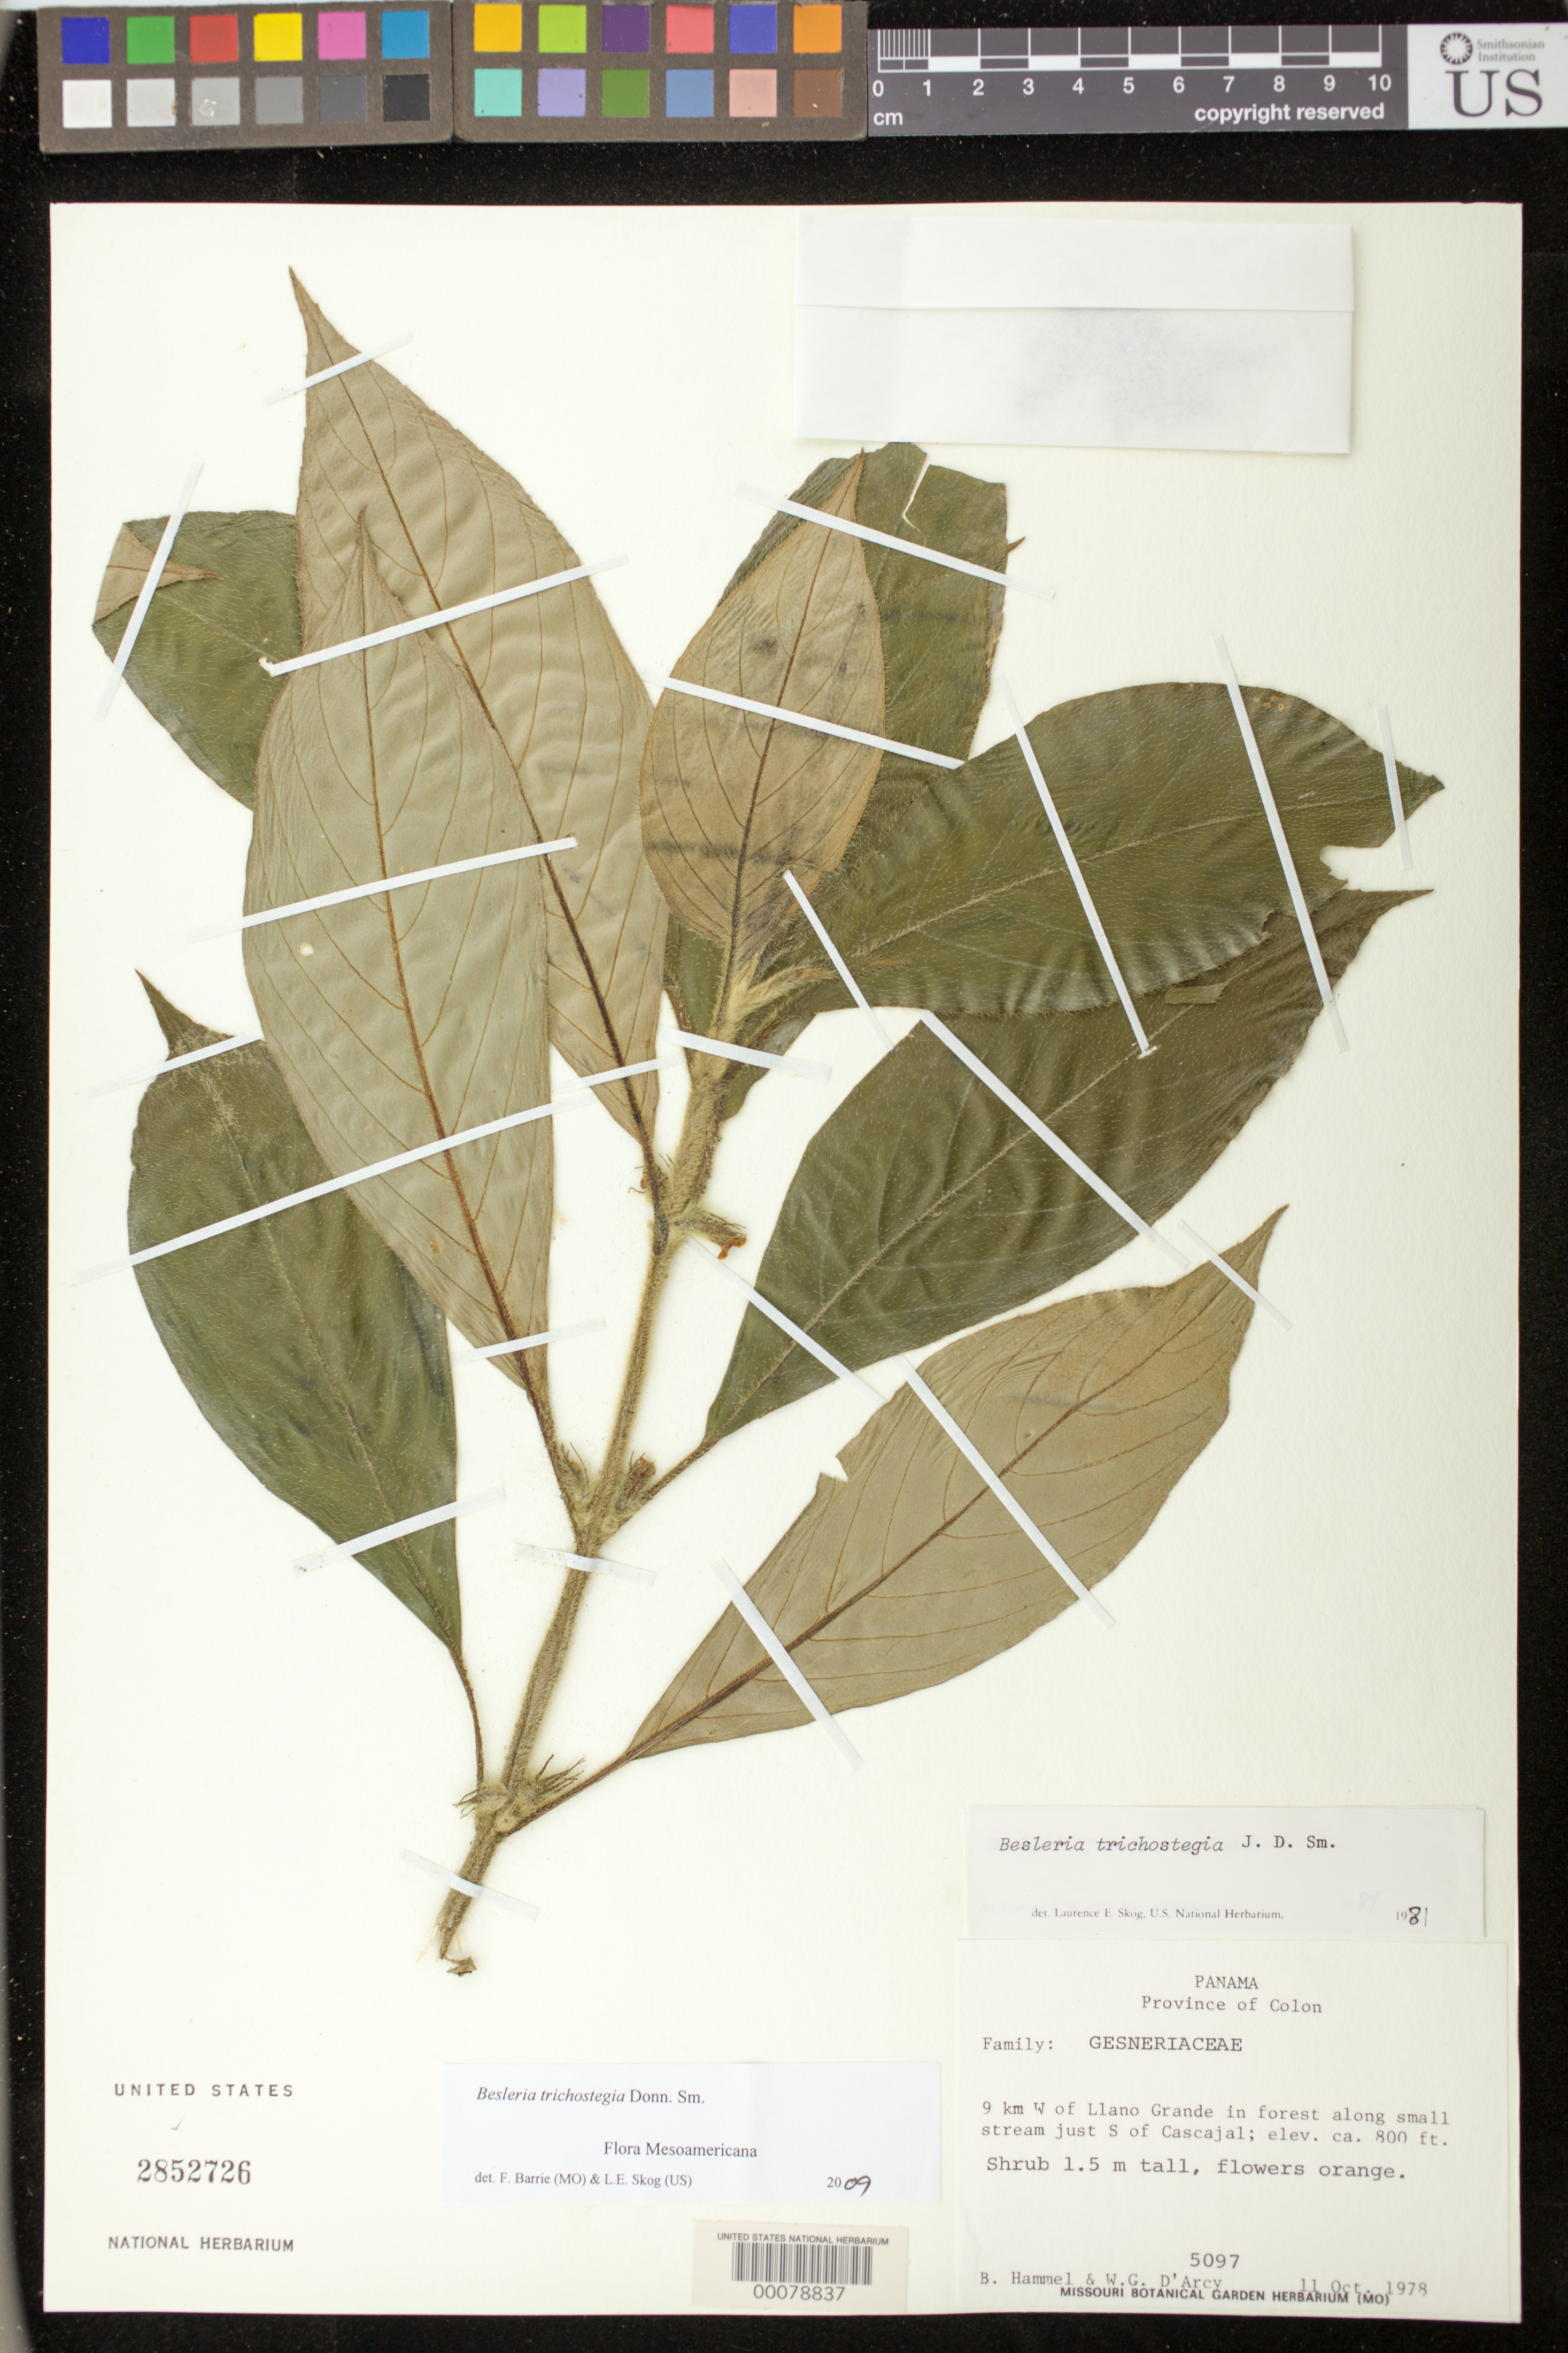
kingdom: Plantae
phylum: Tracheophyta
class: Magnoliopsida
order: Lamiales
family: Gesneriaceae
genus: Besleria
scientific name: Besleria trichostegia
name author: Donn. Sm.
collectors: B. Hammel & W. G. D'Arcy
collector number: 5097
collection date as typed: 11 Oct 1978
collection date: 1978-10-11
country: Panama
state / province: Colón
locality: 9 km W of Llano Grande just S of Cascajal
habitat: In forest along small stream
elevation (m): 244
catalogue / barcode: US 2852726